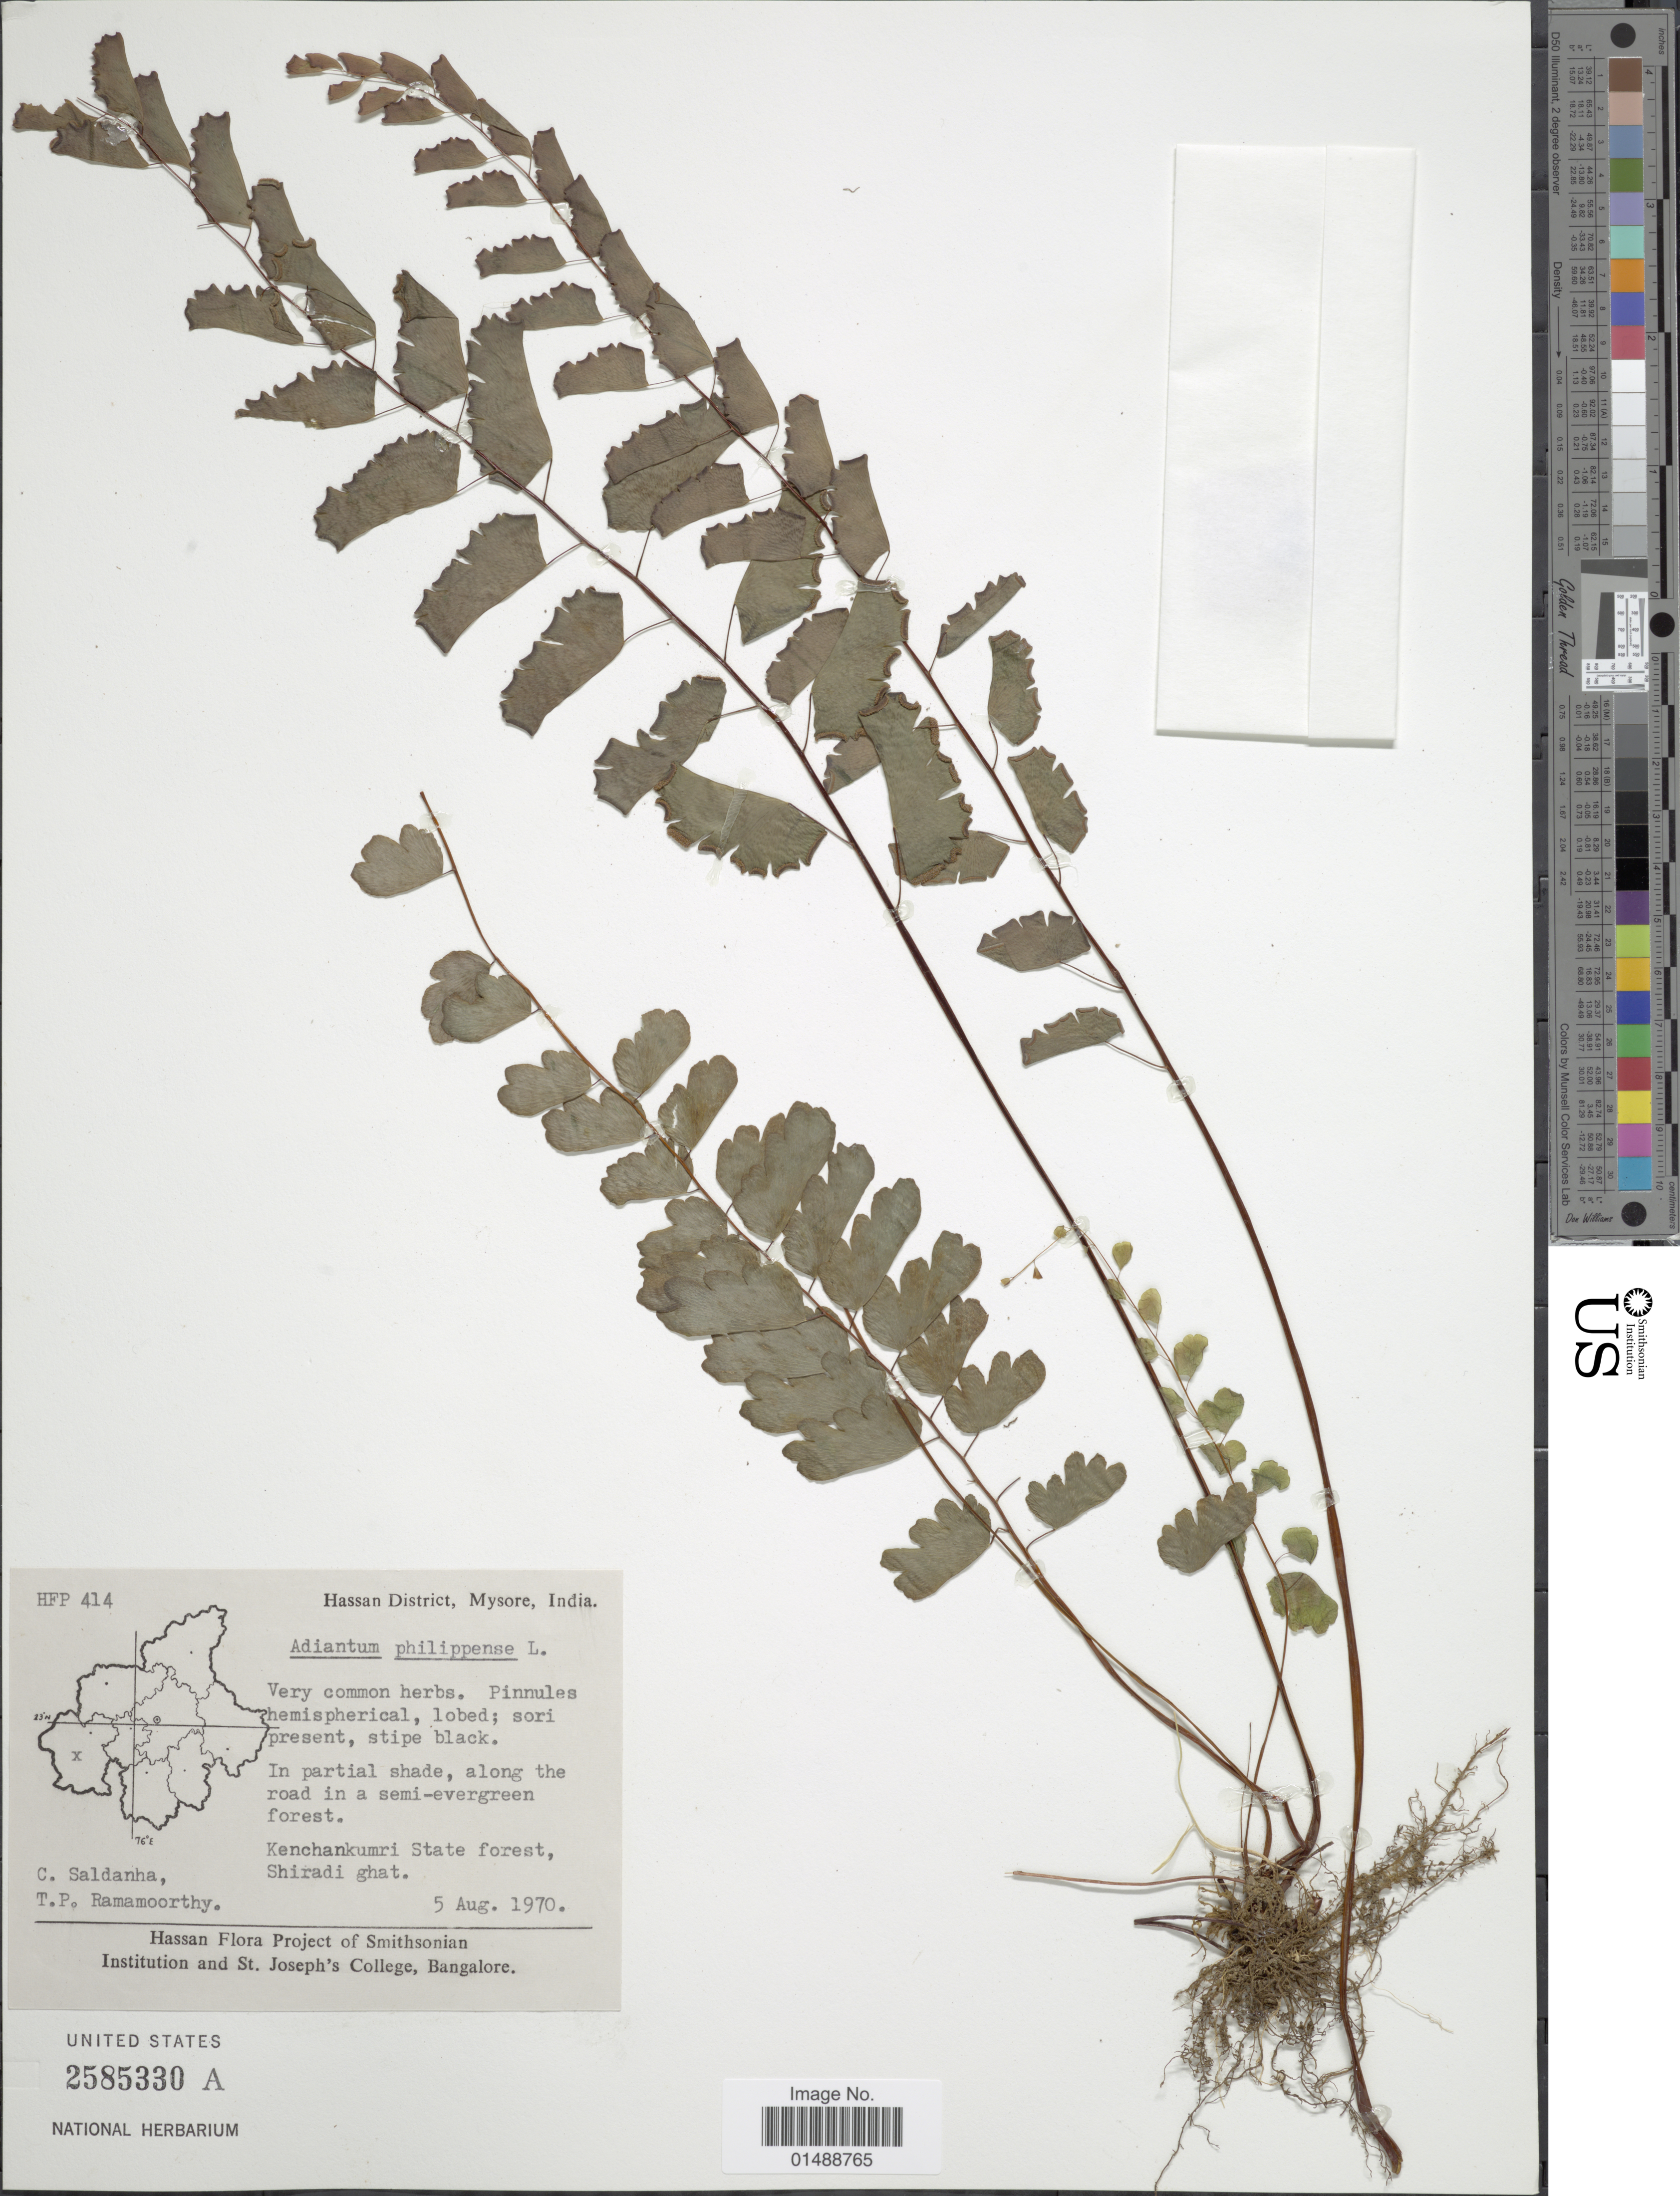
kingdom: Plantae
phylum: Tracheophyta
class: Polypodiopsida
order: Polypodiales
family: Pteridaceae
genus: Adiantum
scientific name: Adiantum philippense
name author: L.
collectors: C. Saldanha & T. P. Ramamoorthy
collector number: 414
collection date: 1970-08-05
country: India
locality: Hassan District, Mysore, Kenchankumri State forest, Shiradi ghat.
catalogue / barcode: US 2585330A